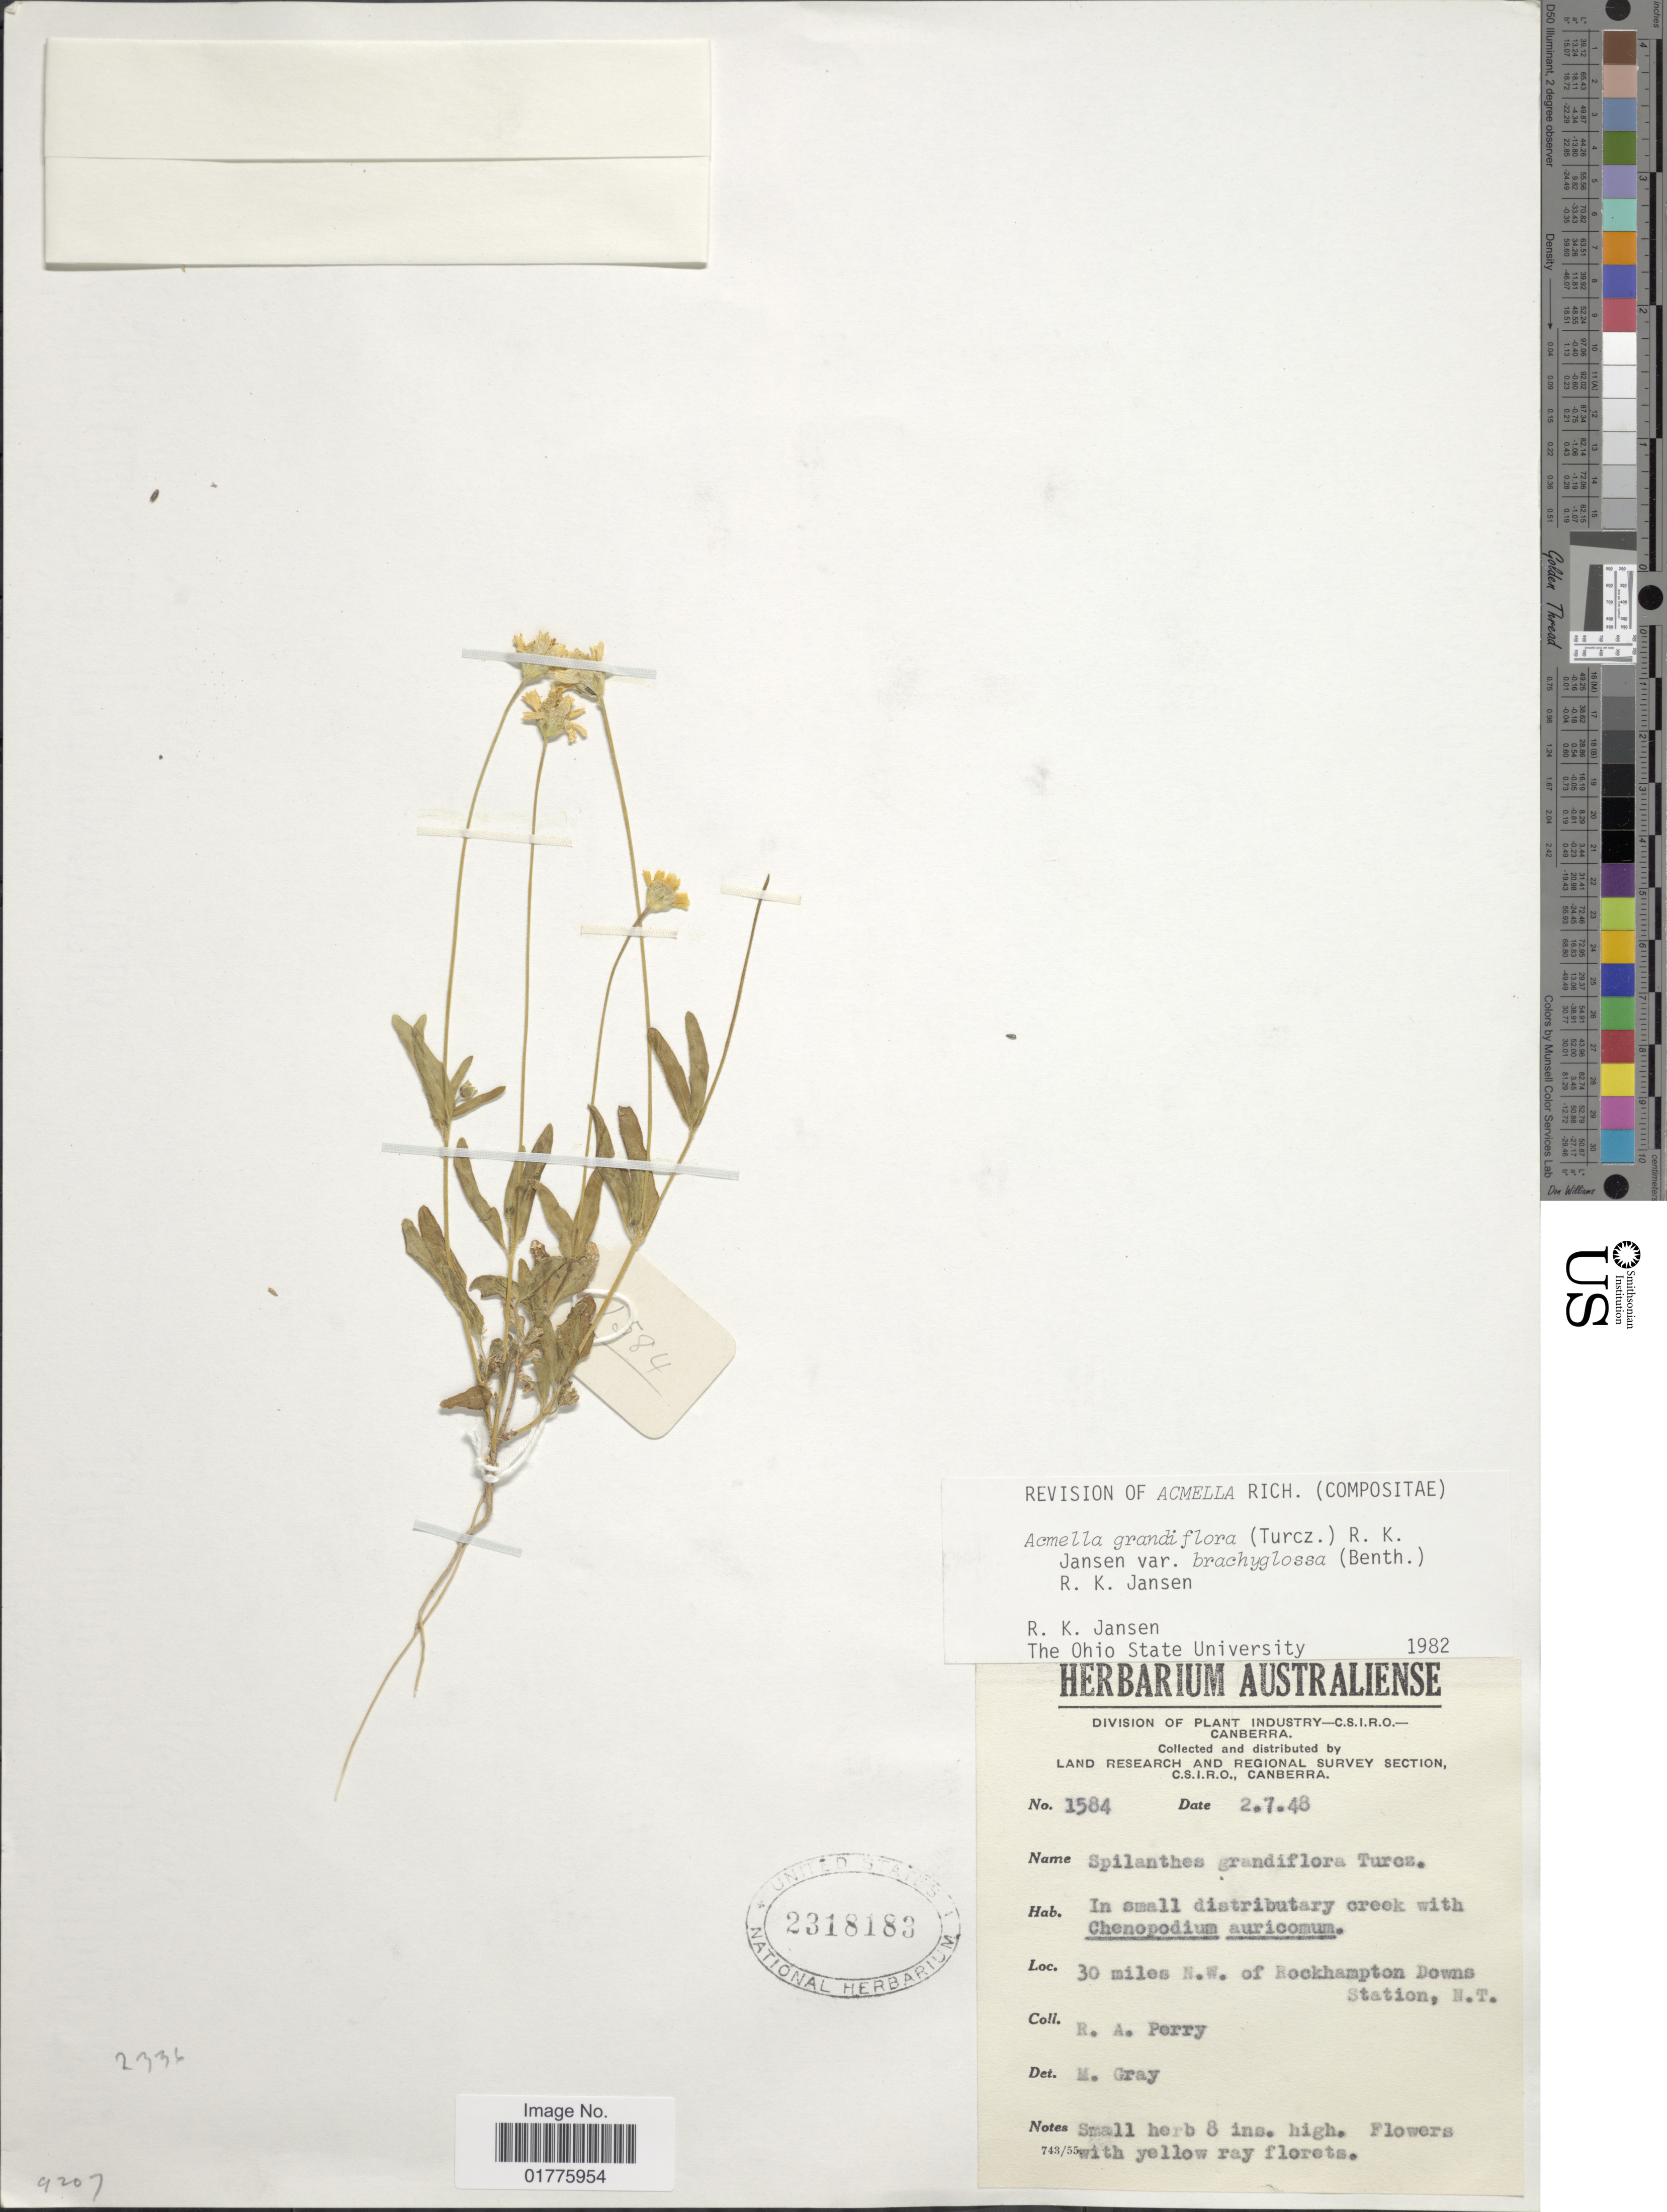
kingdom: Plantae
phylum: Tracheophyta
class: Magnoliopsida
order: Asterales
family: Asteraceae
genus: Acmella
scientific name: Acmella grandiflora var. brachyglossa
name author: (Benth.) R.K. Jansen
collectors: Perry, R. A.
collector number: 1584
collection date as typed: Transcribed d/m/y: 2/7/48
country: Australia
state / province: Northern Territory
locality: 30 miles N. W. of Rockhampton Downs Station, N. T.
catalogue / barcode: US 2318183